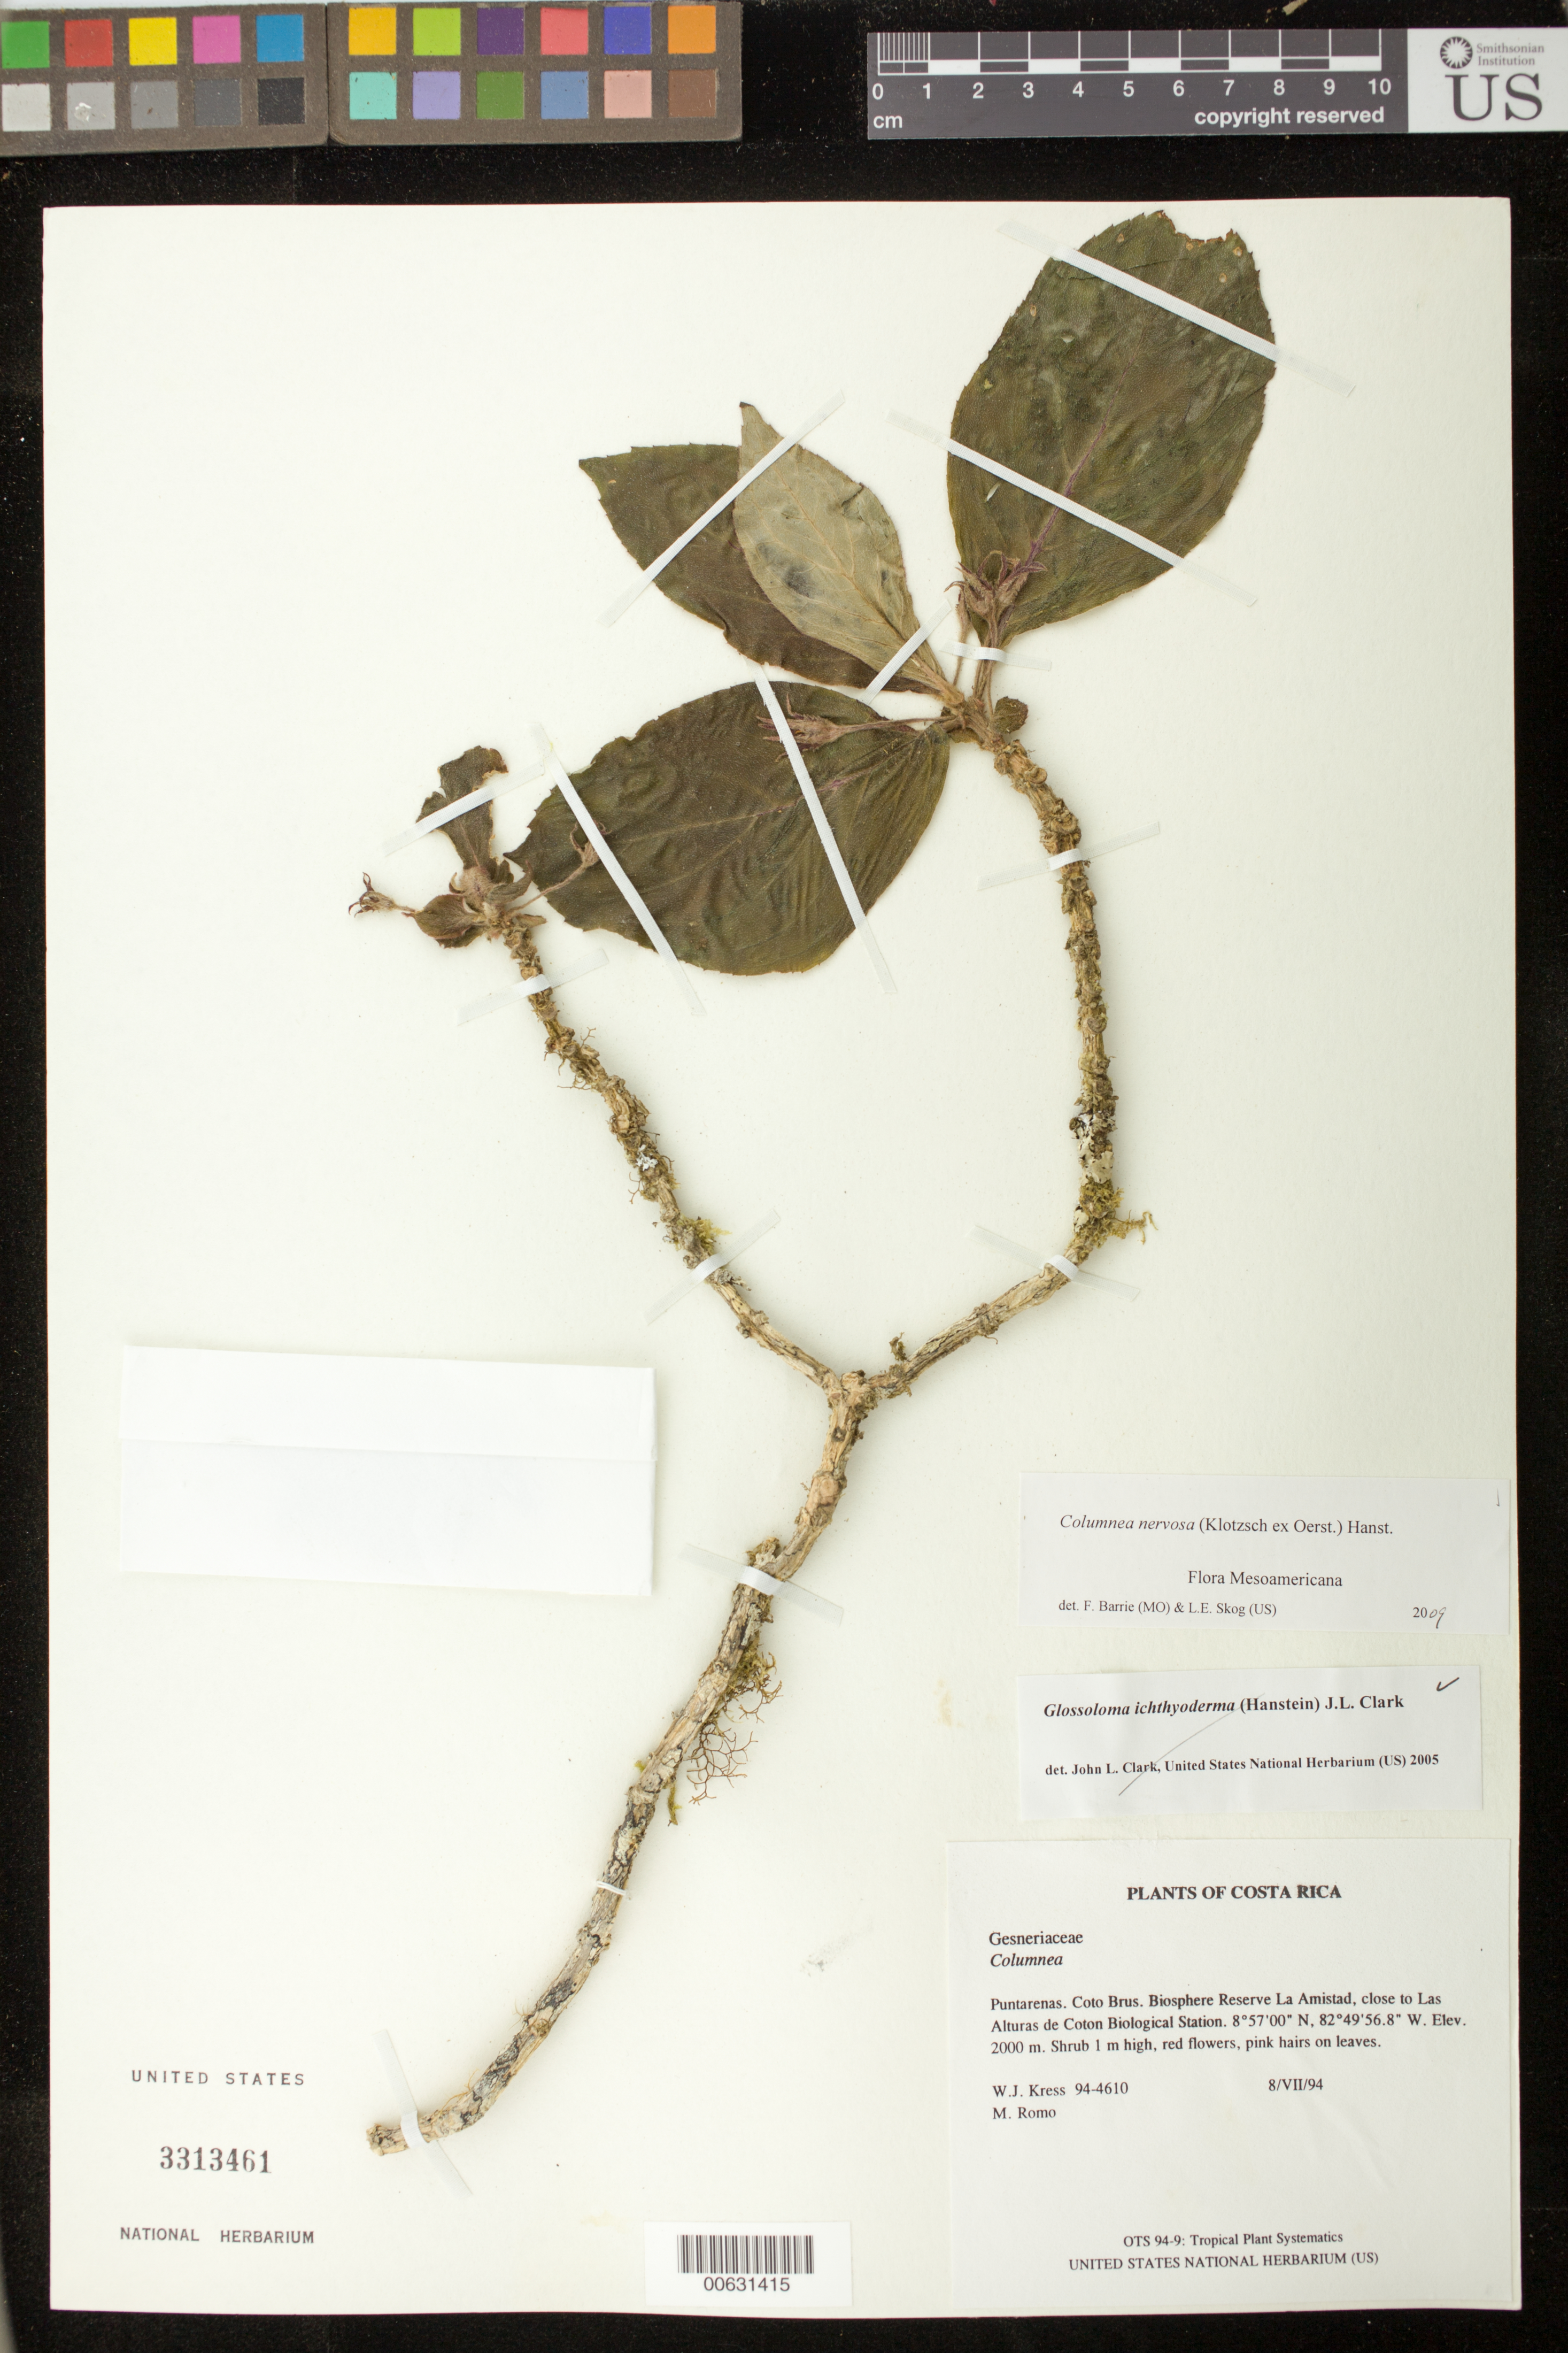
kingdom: Plantae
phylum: Tracheophyta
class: Magnoliopsida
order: Lamiales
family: Gesneriaceae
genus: Columnea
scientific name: Columnea nervosa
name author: (Klotzsch ex Oerst.) Hanst.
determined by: Barrie, F. R.; Skog, Laurence E.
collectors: W. J. Kress & M. Romo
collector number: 94- 4610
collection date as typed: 08 Jul 1994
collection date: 1994-07-08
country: Costa Rica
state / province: Puntarenas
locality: Coto Brus, Biosphere Reserva La Amistad, close to Las Alturas de Coton Biological Station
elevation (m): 2000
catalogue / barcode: US 3313461